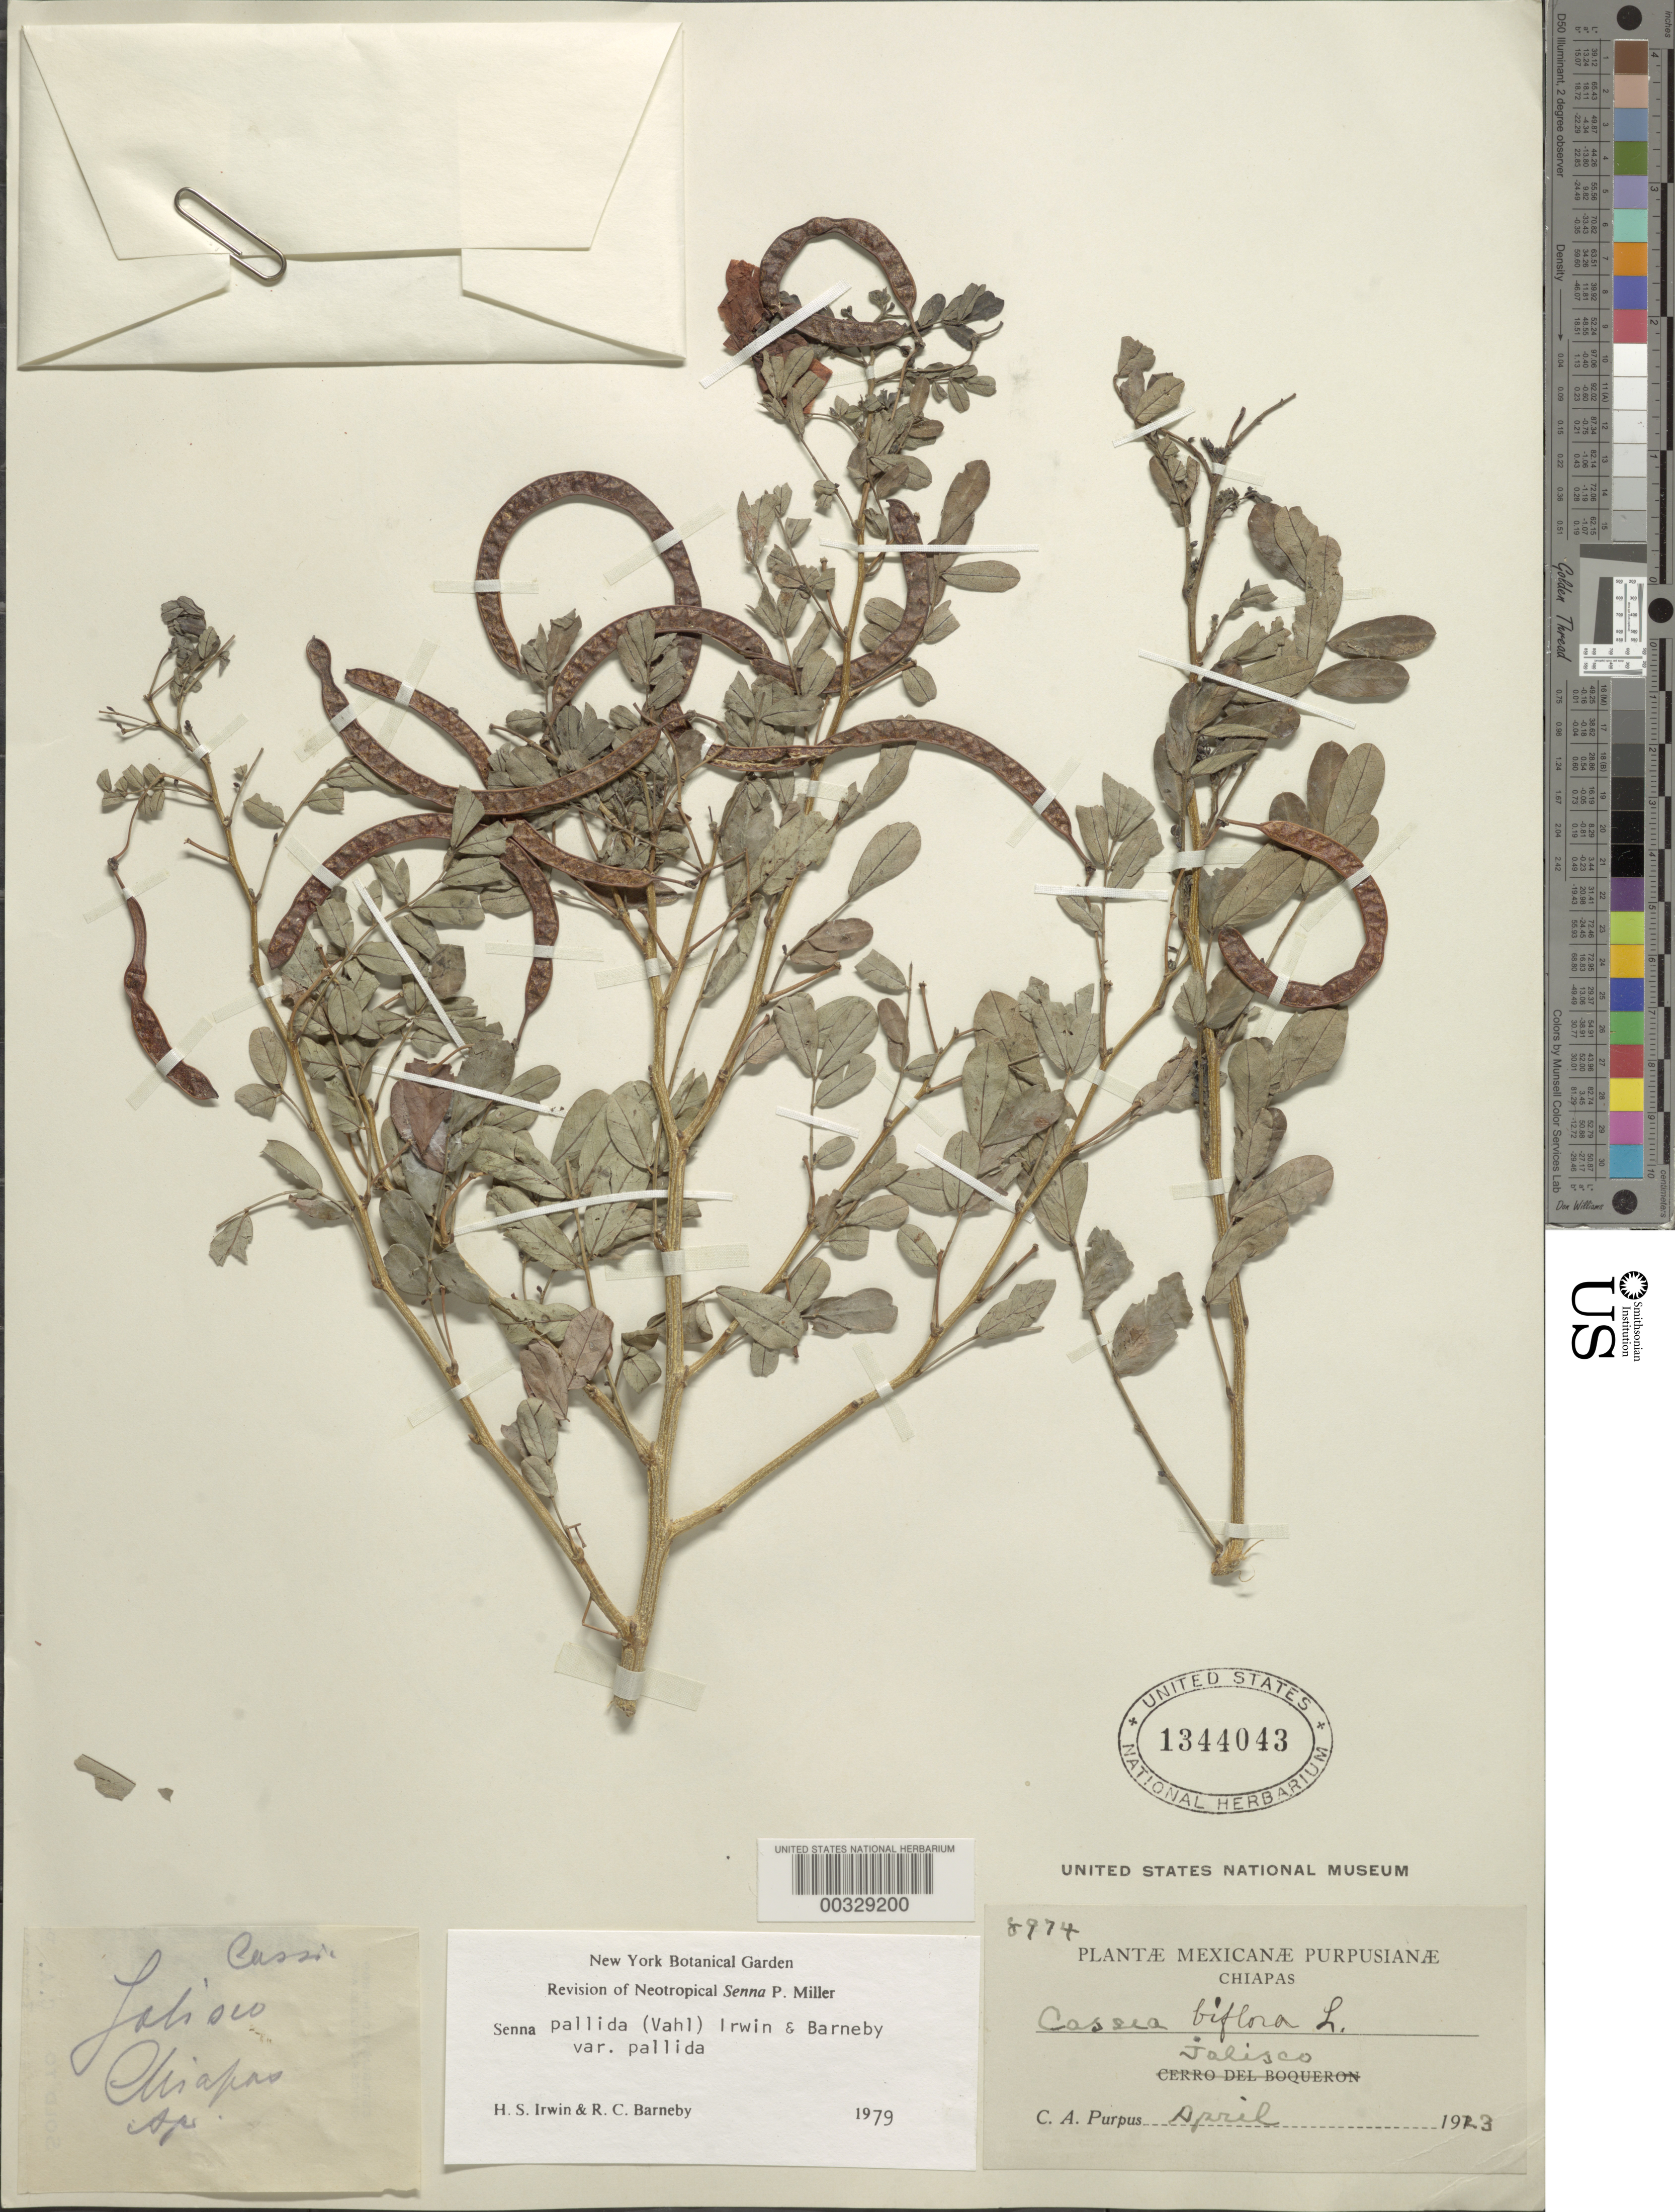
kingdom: Plantae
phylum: Tracheophyta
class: Magnoliopsida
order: Fabales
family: Fabaceae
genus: Senna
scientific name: Senna pallida var. pallida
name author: (Vahl) H.S. Irwin & Barneby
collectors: C. A. Purpus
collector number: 8974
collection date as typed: Apr 1923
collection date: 1923-04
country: Mexico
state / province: Chiapas / Jalisco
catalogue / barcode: US 1344043